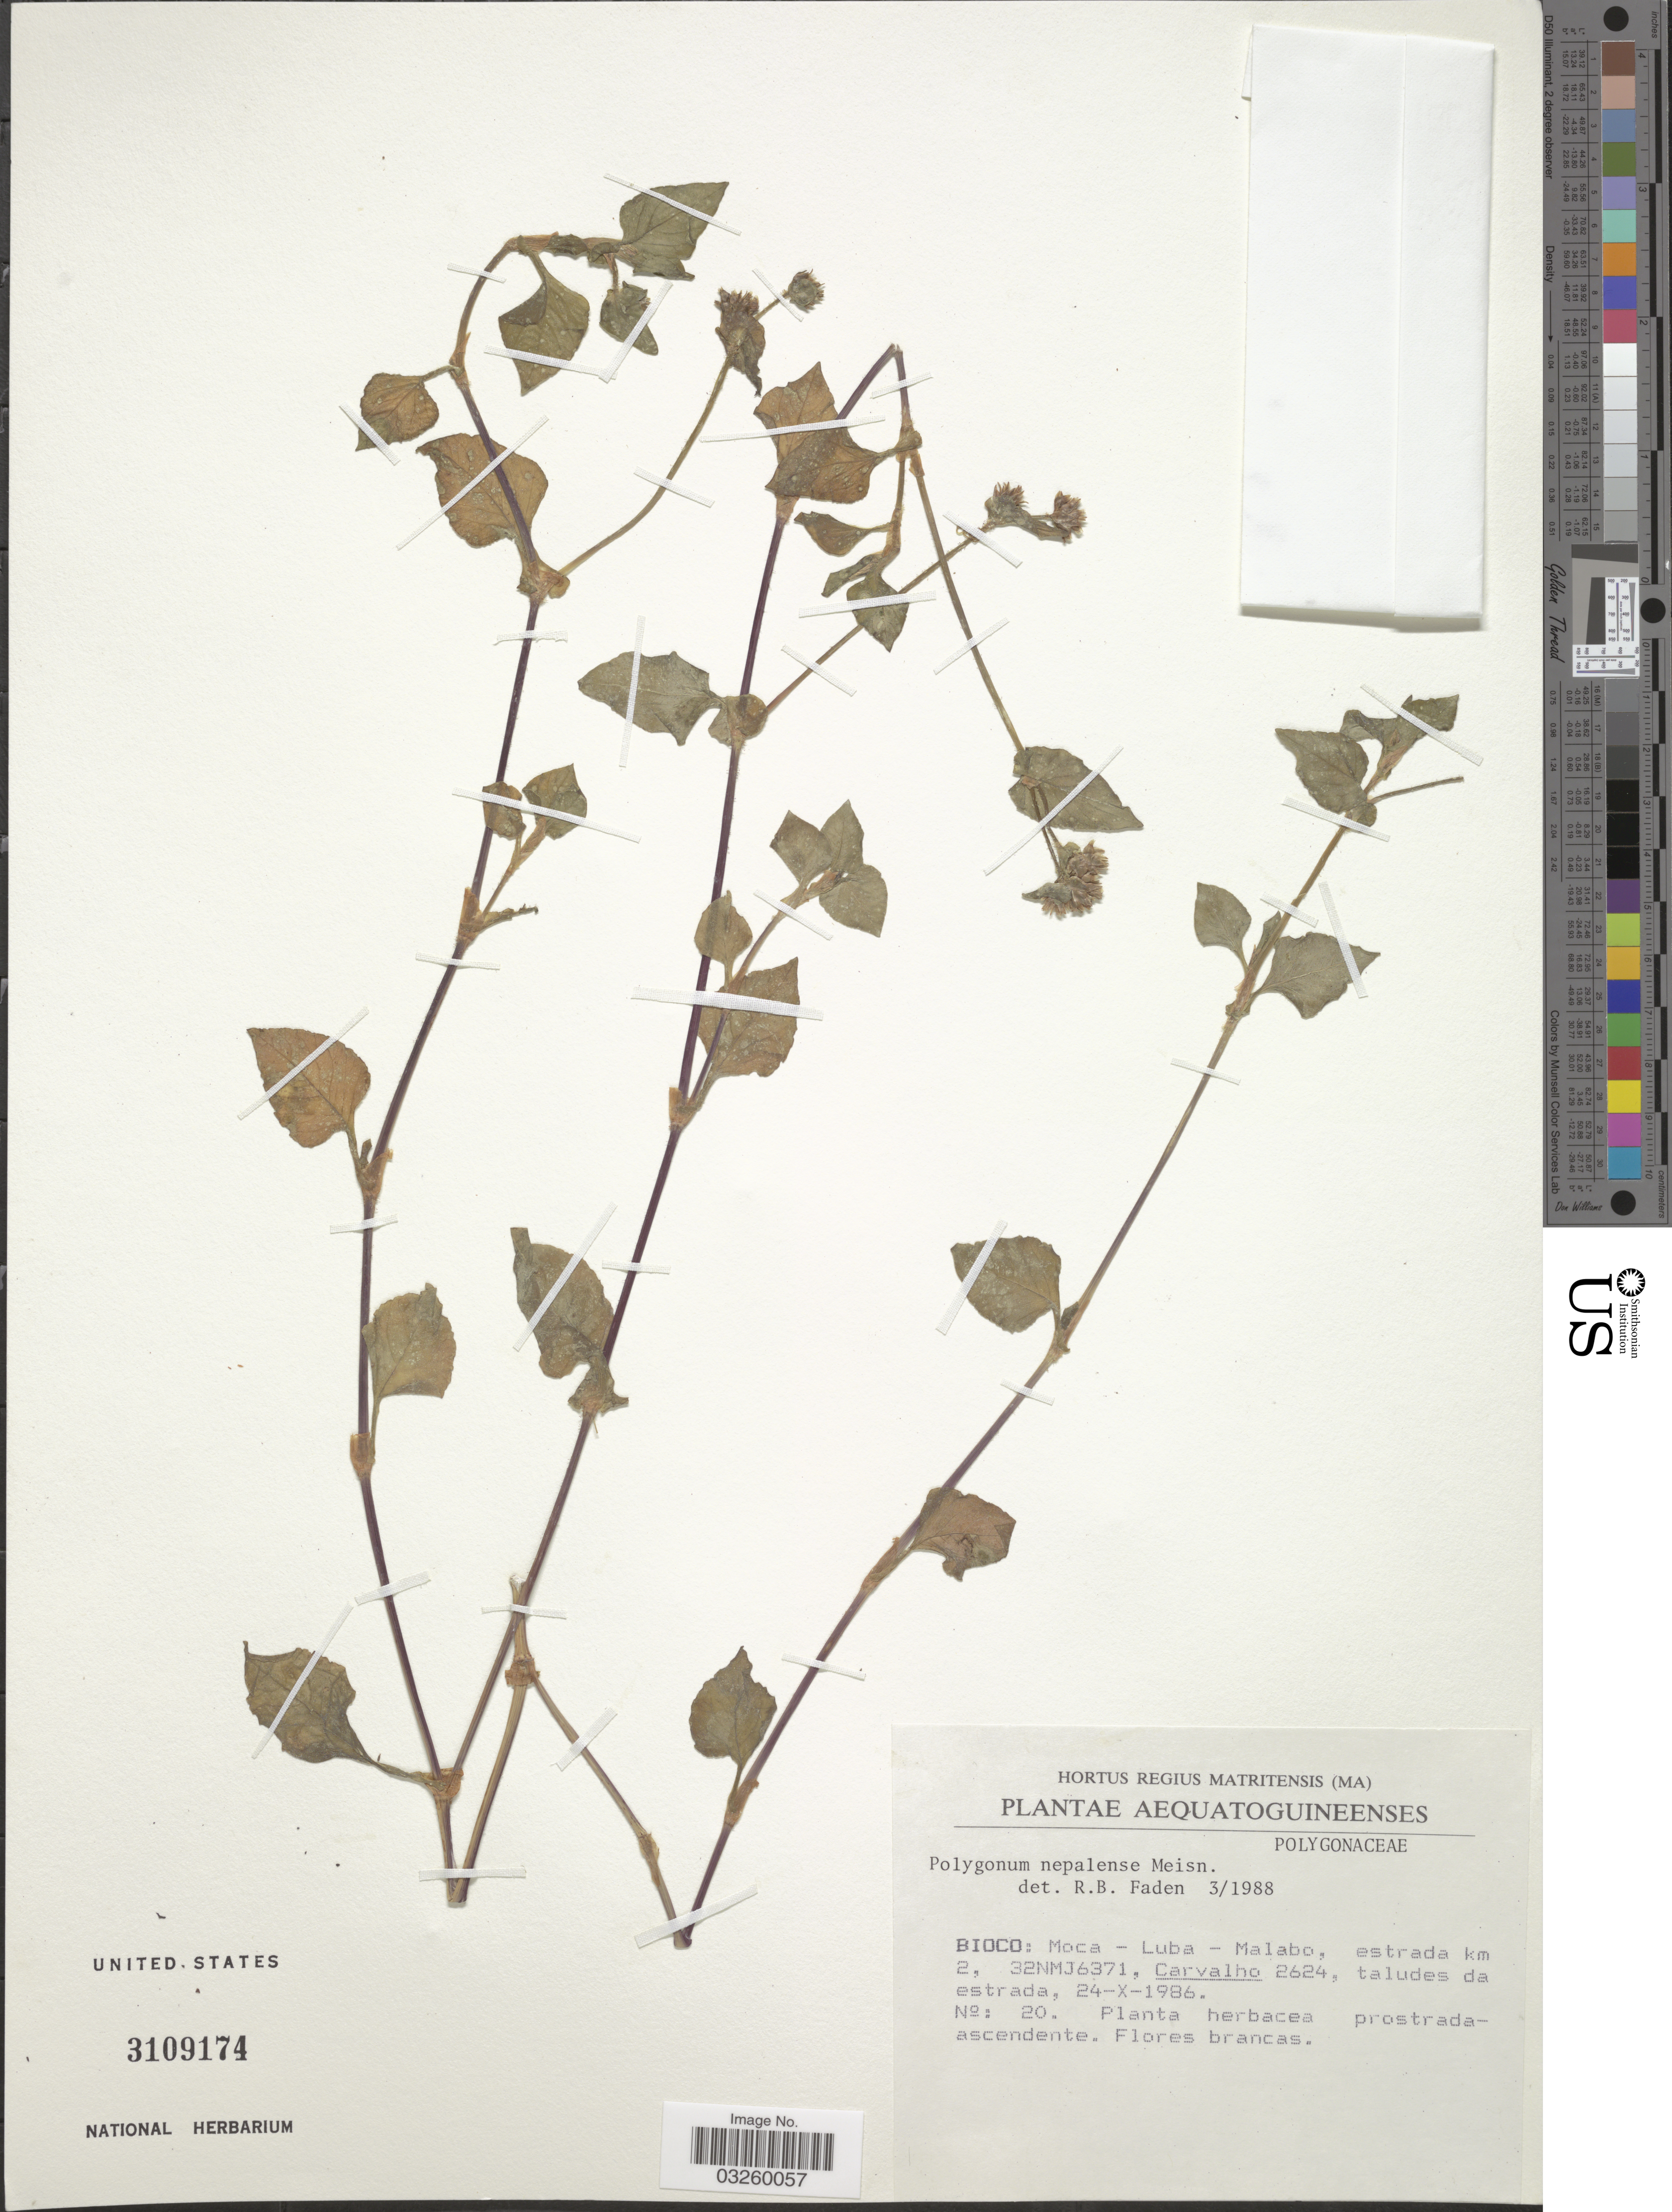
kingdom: Plantae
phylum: Tracheophyta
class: Magnoliopsida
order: Caryophyllales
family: Polygonaceae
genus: Polygonum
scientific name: Polygonum nepalense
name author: Meisn.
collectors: Carvalho, --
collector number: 2624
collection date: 1986-10-24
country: Equatorial Guinea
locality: Aequatoguineenses. Bioco: Moca - Luba - Malabo, estrada km 2, 32NMJ6371.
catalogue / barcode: US 3109174